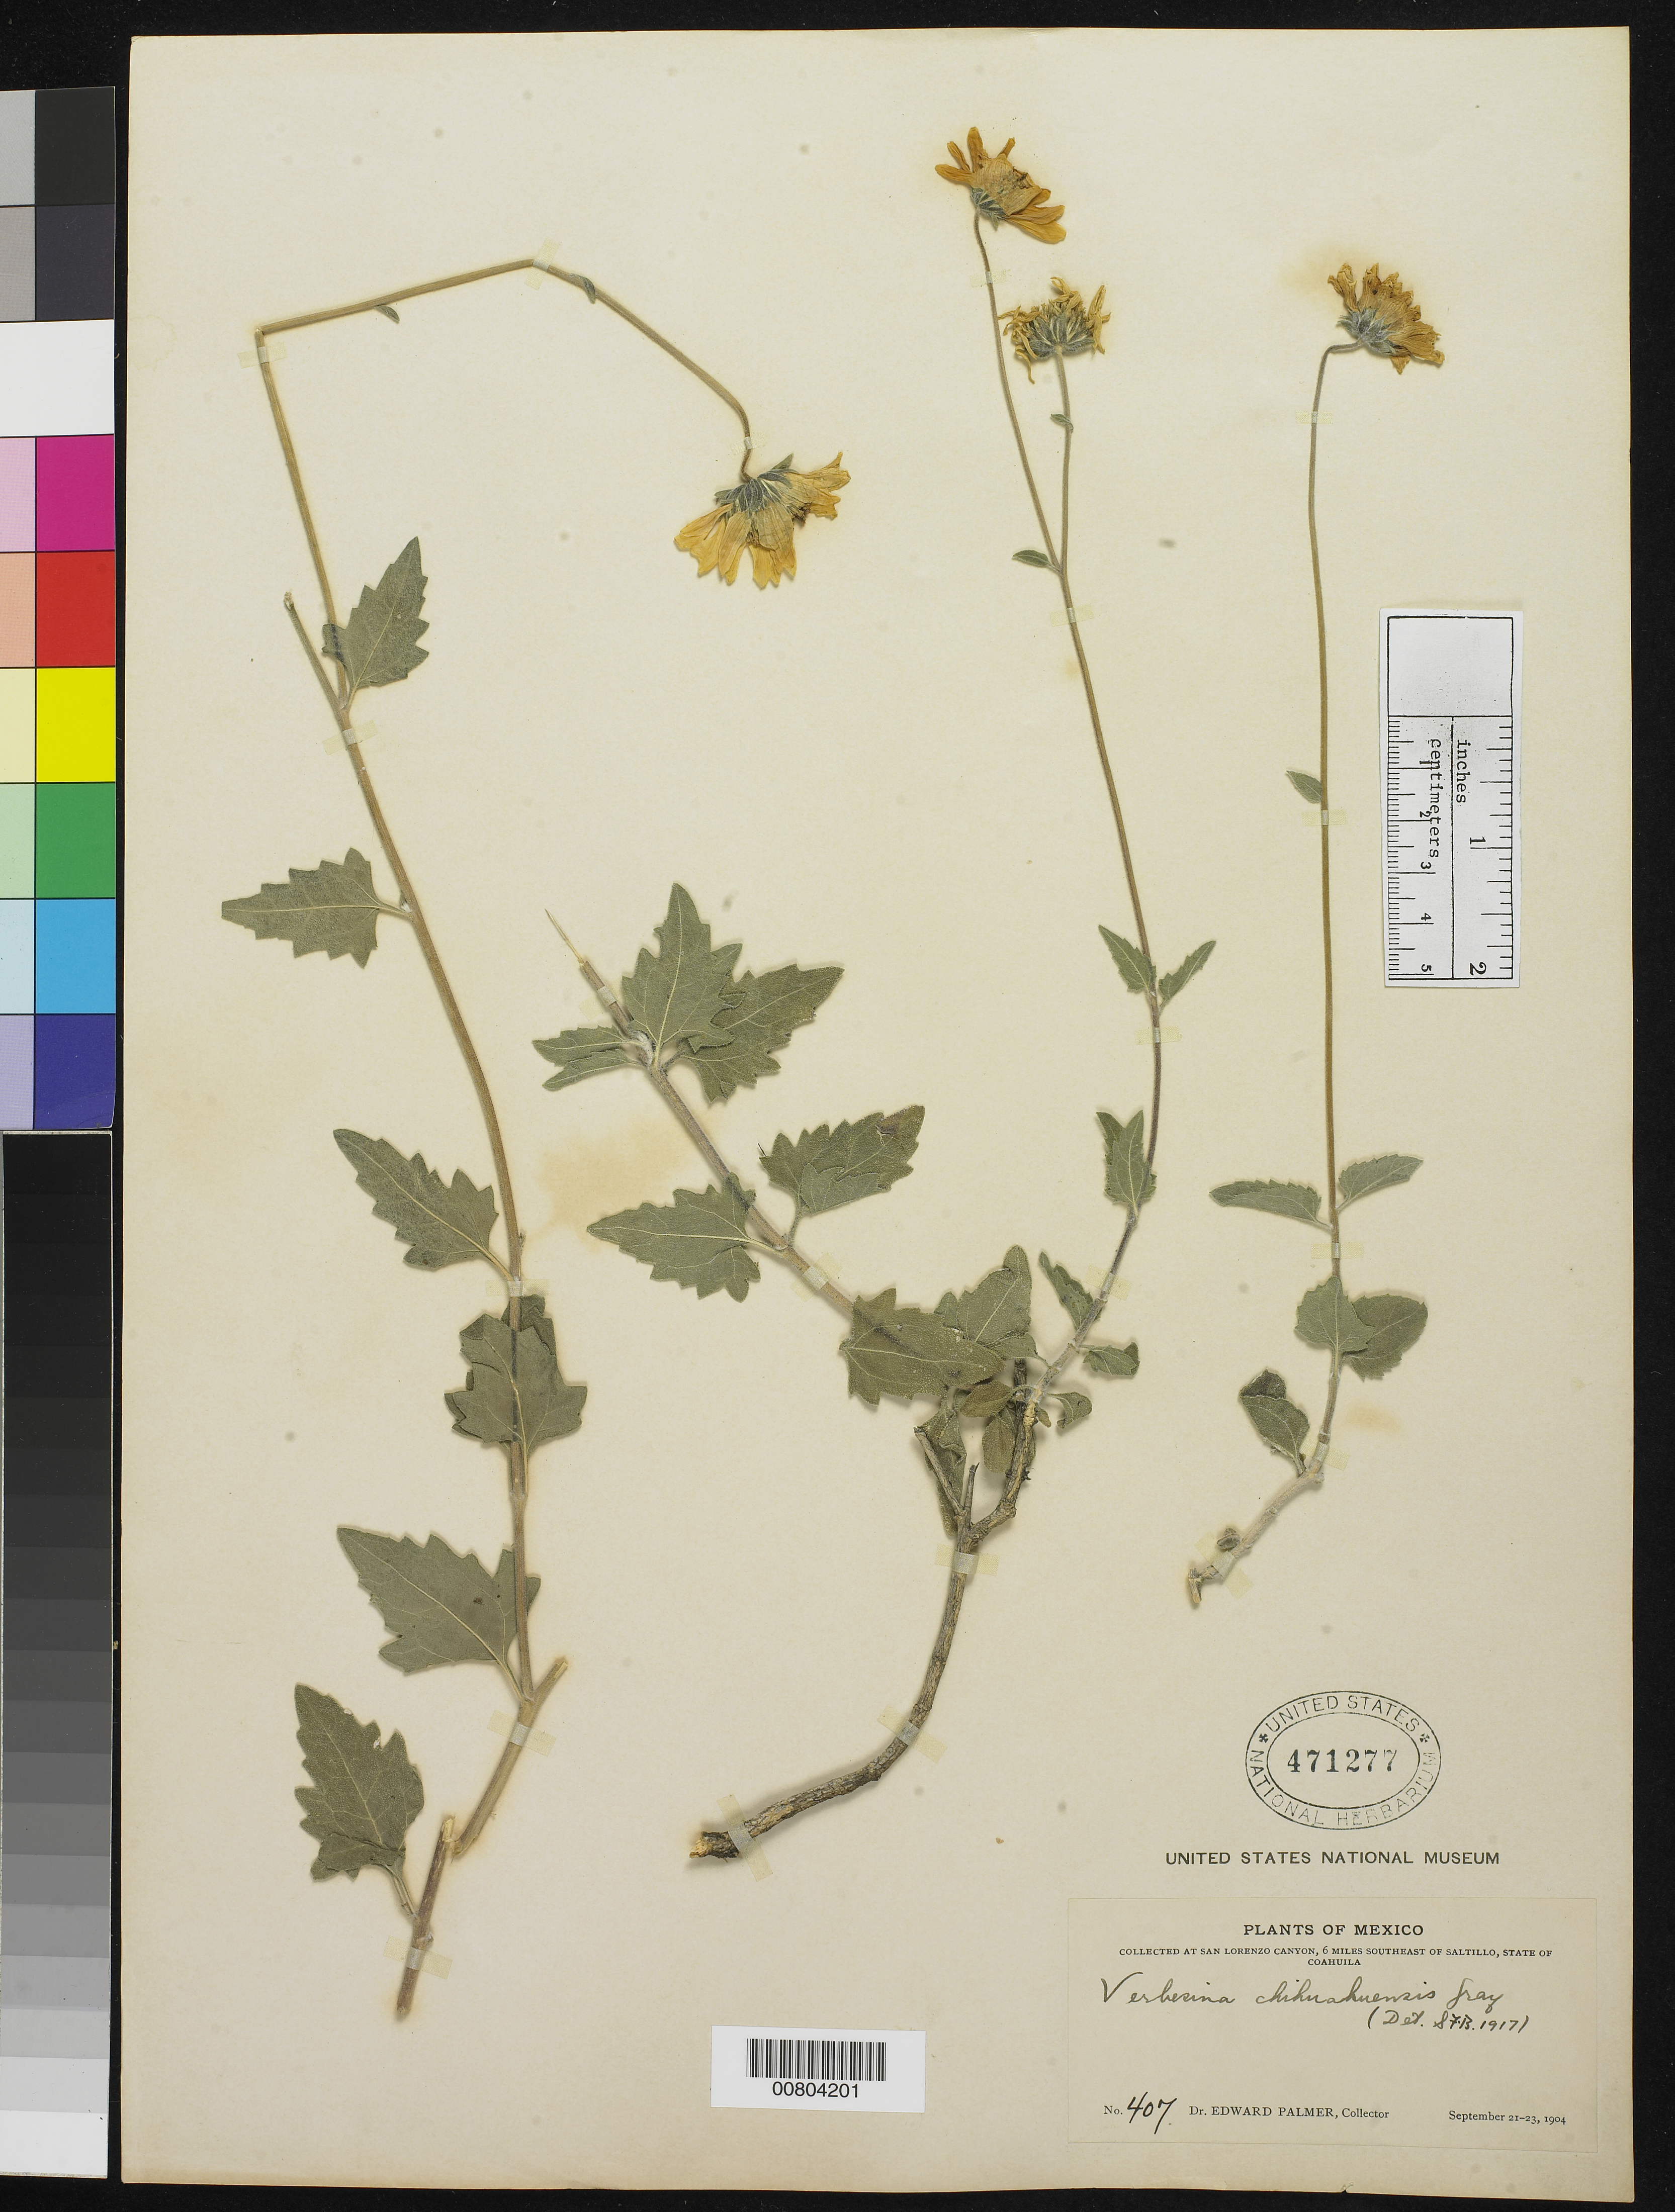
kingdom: Plantae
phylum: Tracheophyta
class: Magnoliopsida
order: Asterales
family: Asteraceae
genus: Verbesina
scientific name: Verbesina chihuahuensis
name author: A. Gray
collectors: E. Palmer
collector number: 407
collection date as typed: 21 Sep 1904 to 23 Sep 1904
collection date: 1904-09-21/1904-09-23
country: Mexico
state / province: Coahuila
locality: San Lorenzo Canyon, 6 miles southeast of Saltillo, Coahuila.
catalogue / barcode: US 471277